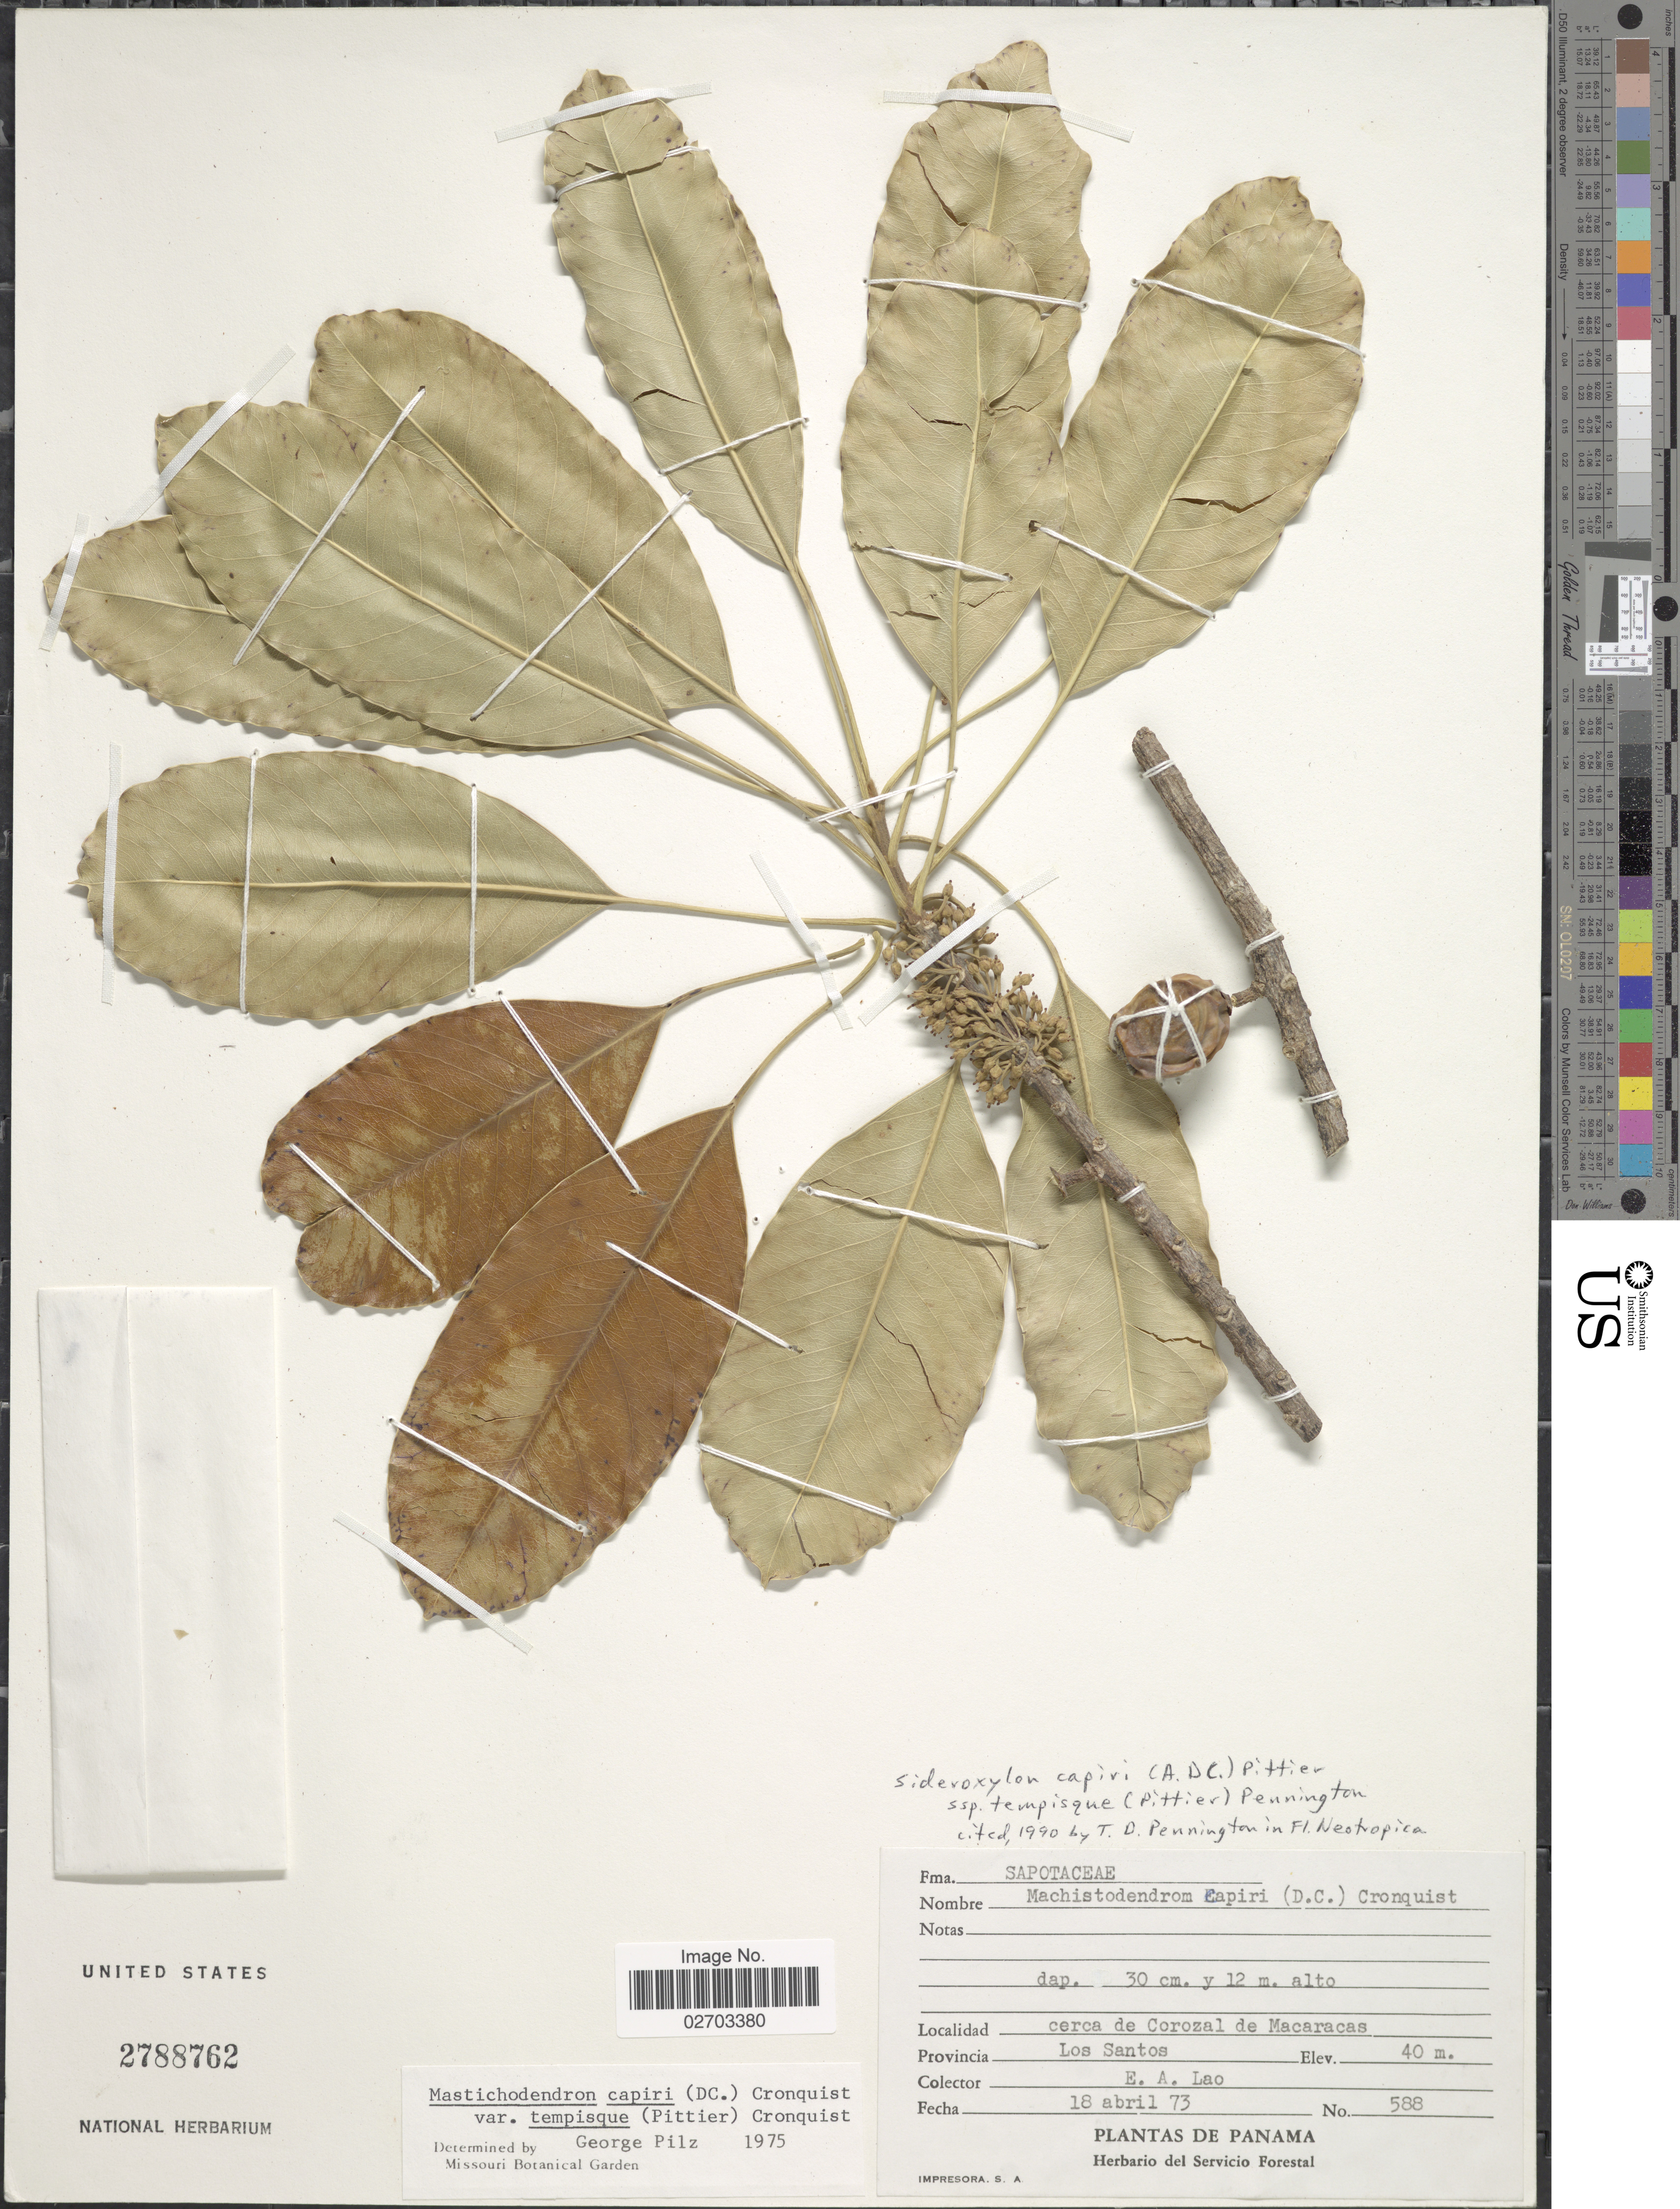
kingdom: Plantae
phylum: Tracheophyta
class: Magnoliopsida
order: Ericales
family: Sapotaceae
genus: Sideroxylon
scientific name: Sideroxylon capiri subsp. tempisque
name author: (Pittier) T.D. Penn.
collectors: E. Lao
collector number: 588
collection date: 1973-04-18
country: Panama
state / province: Los Santos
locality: Cerca de Corozal de Macaracas, Provincia Los Santos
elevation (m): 40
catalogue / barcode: US 2788762